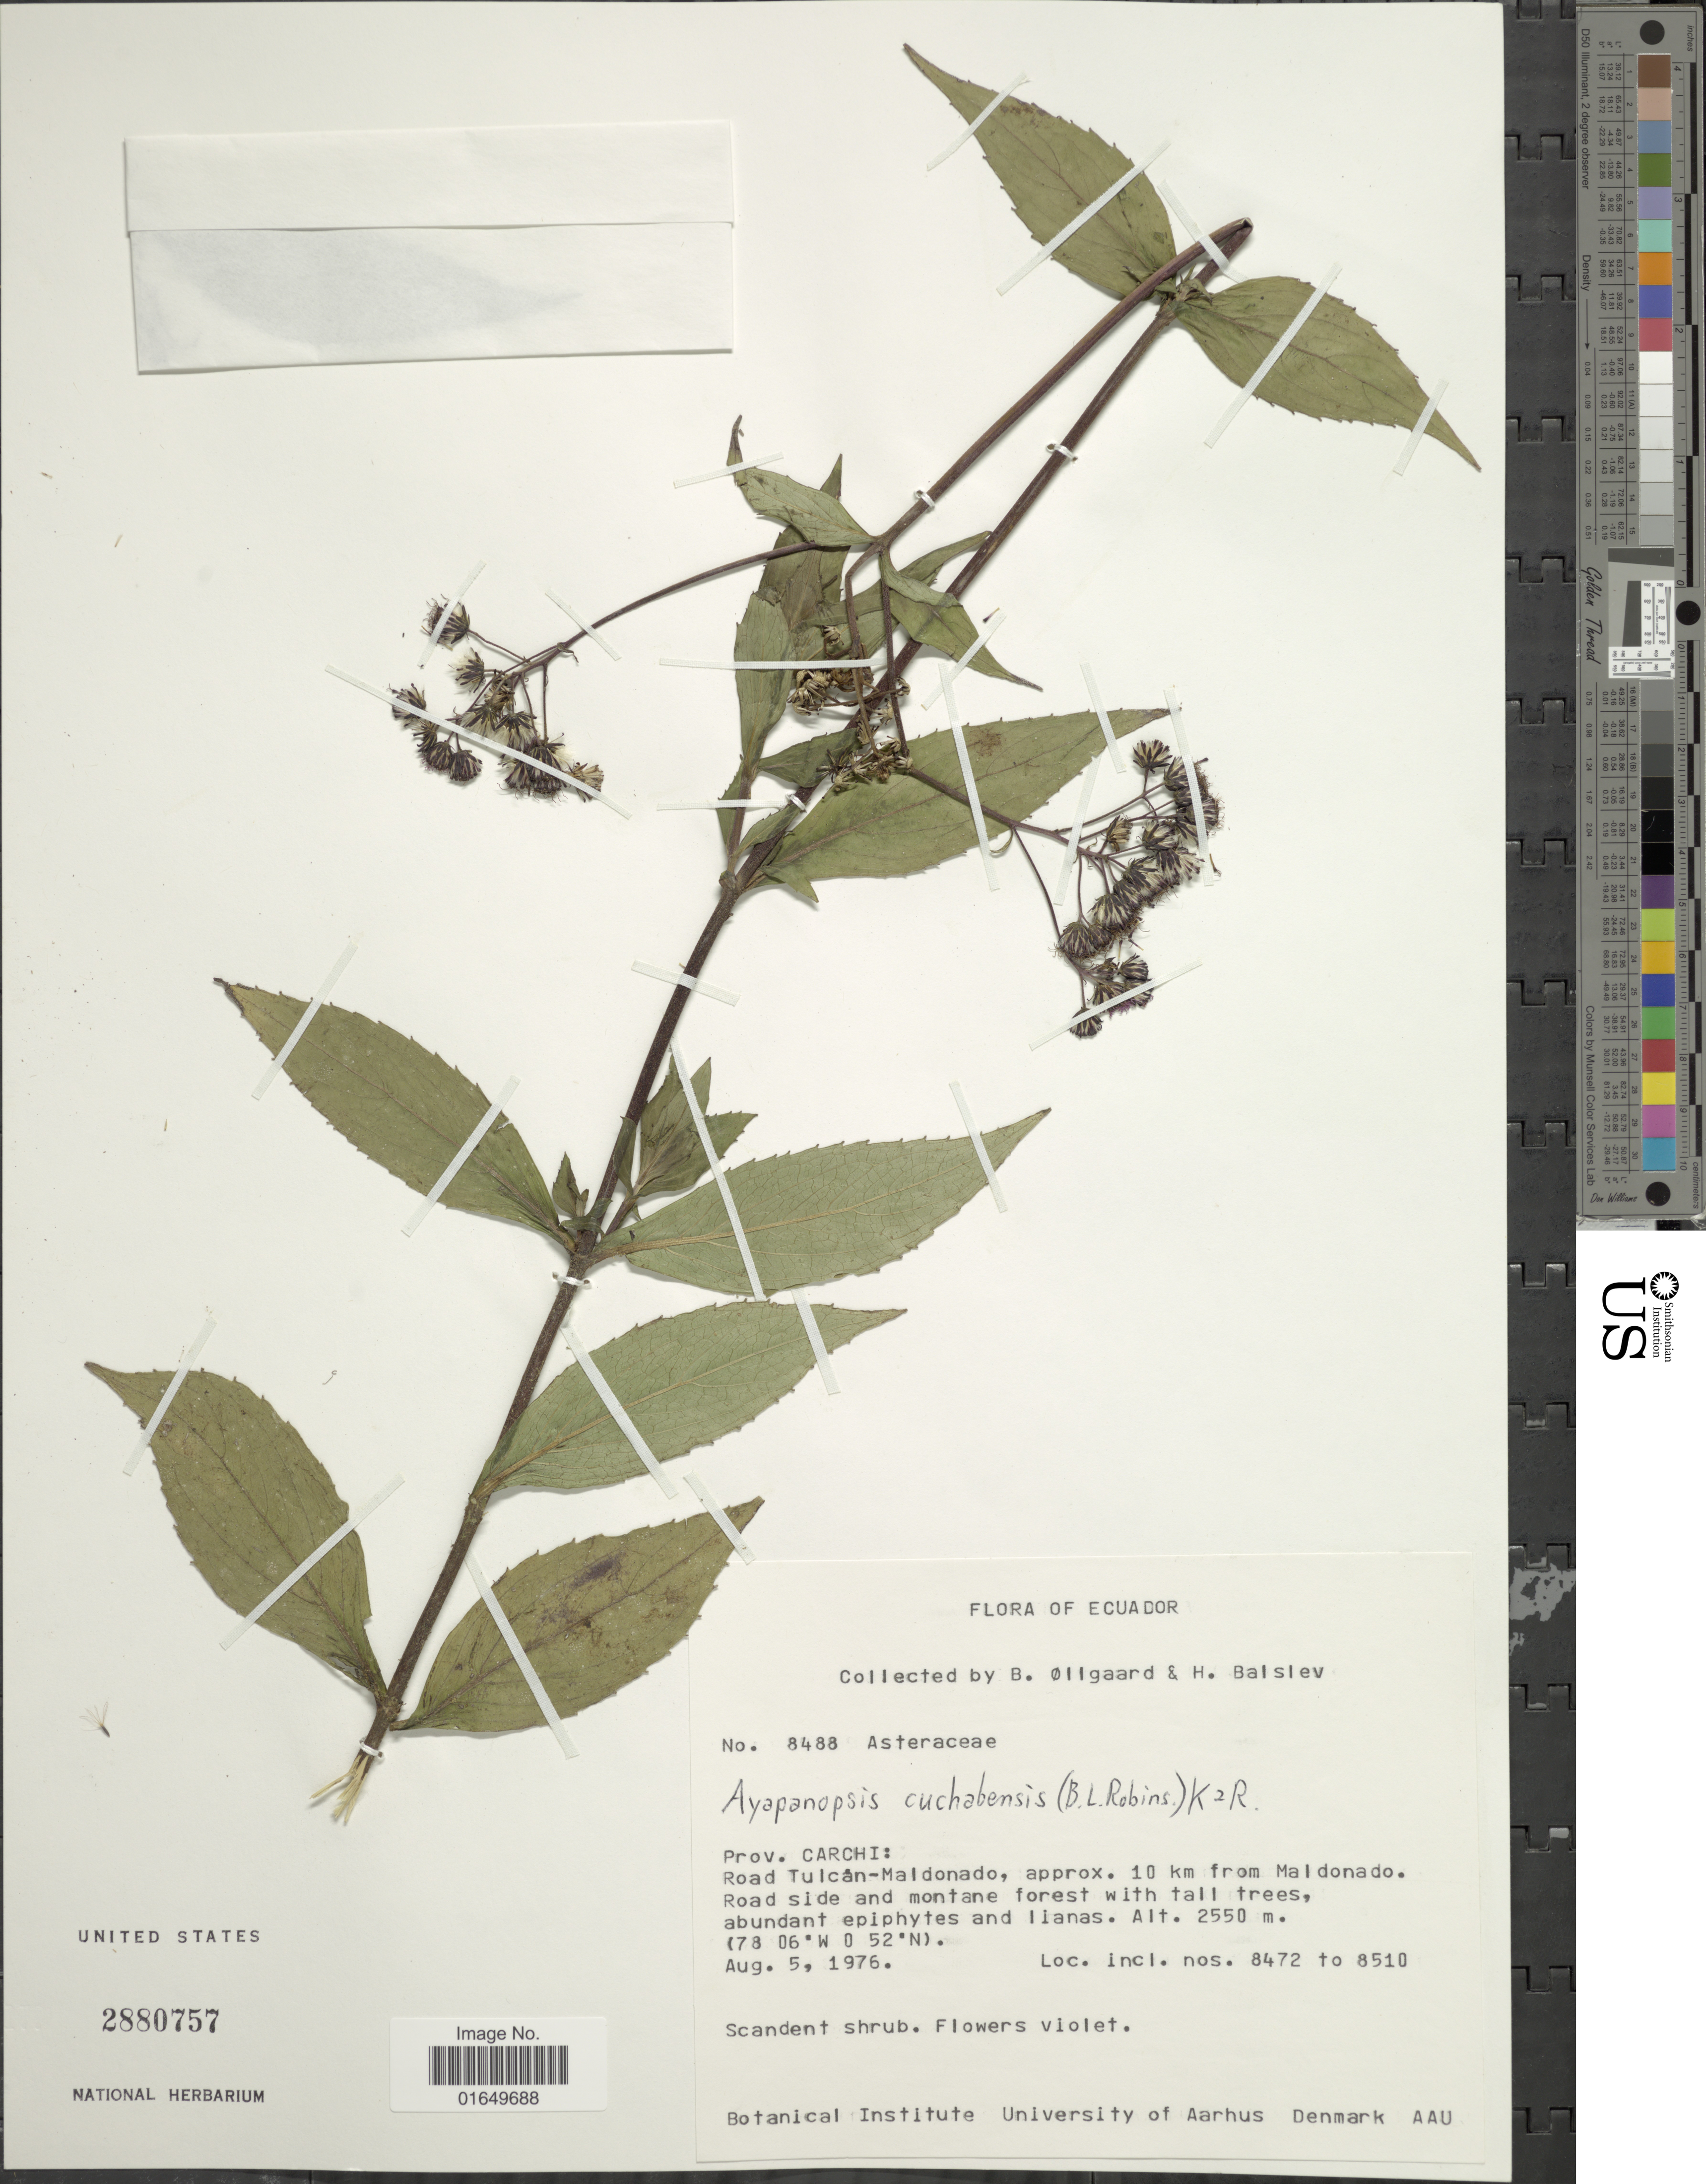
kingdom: Plantae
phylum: Tracheophyta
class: Magnoliopsida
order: Asterales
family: Asteraceae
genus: Ayapanopsis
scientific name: Ayapanopsis cuchabensis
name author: (B.L. Rob.) R.M. King & H. Rob.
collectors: B. Øllgaard & H. Balslev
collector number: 8488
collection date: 1976-08-05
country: Ecuador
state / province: Carchi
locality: Road Tulcán-Maldonado, approx. 10 km from Maldonado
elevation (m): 2550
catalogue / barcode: US 2880757